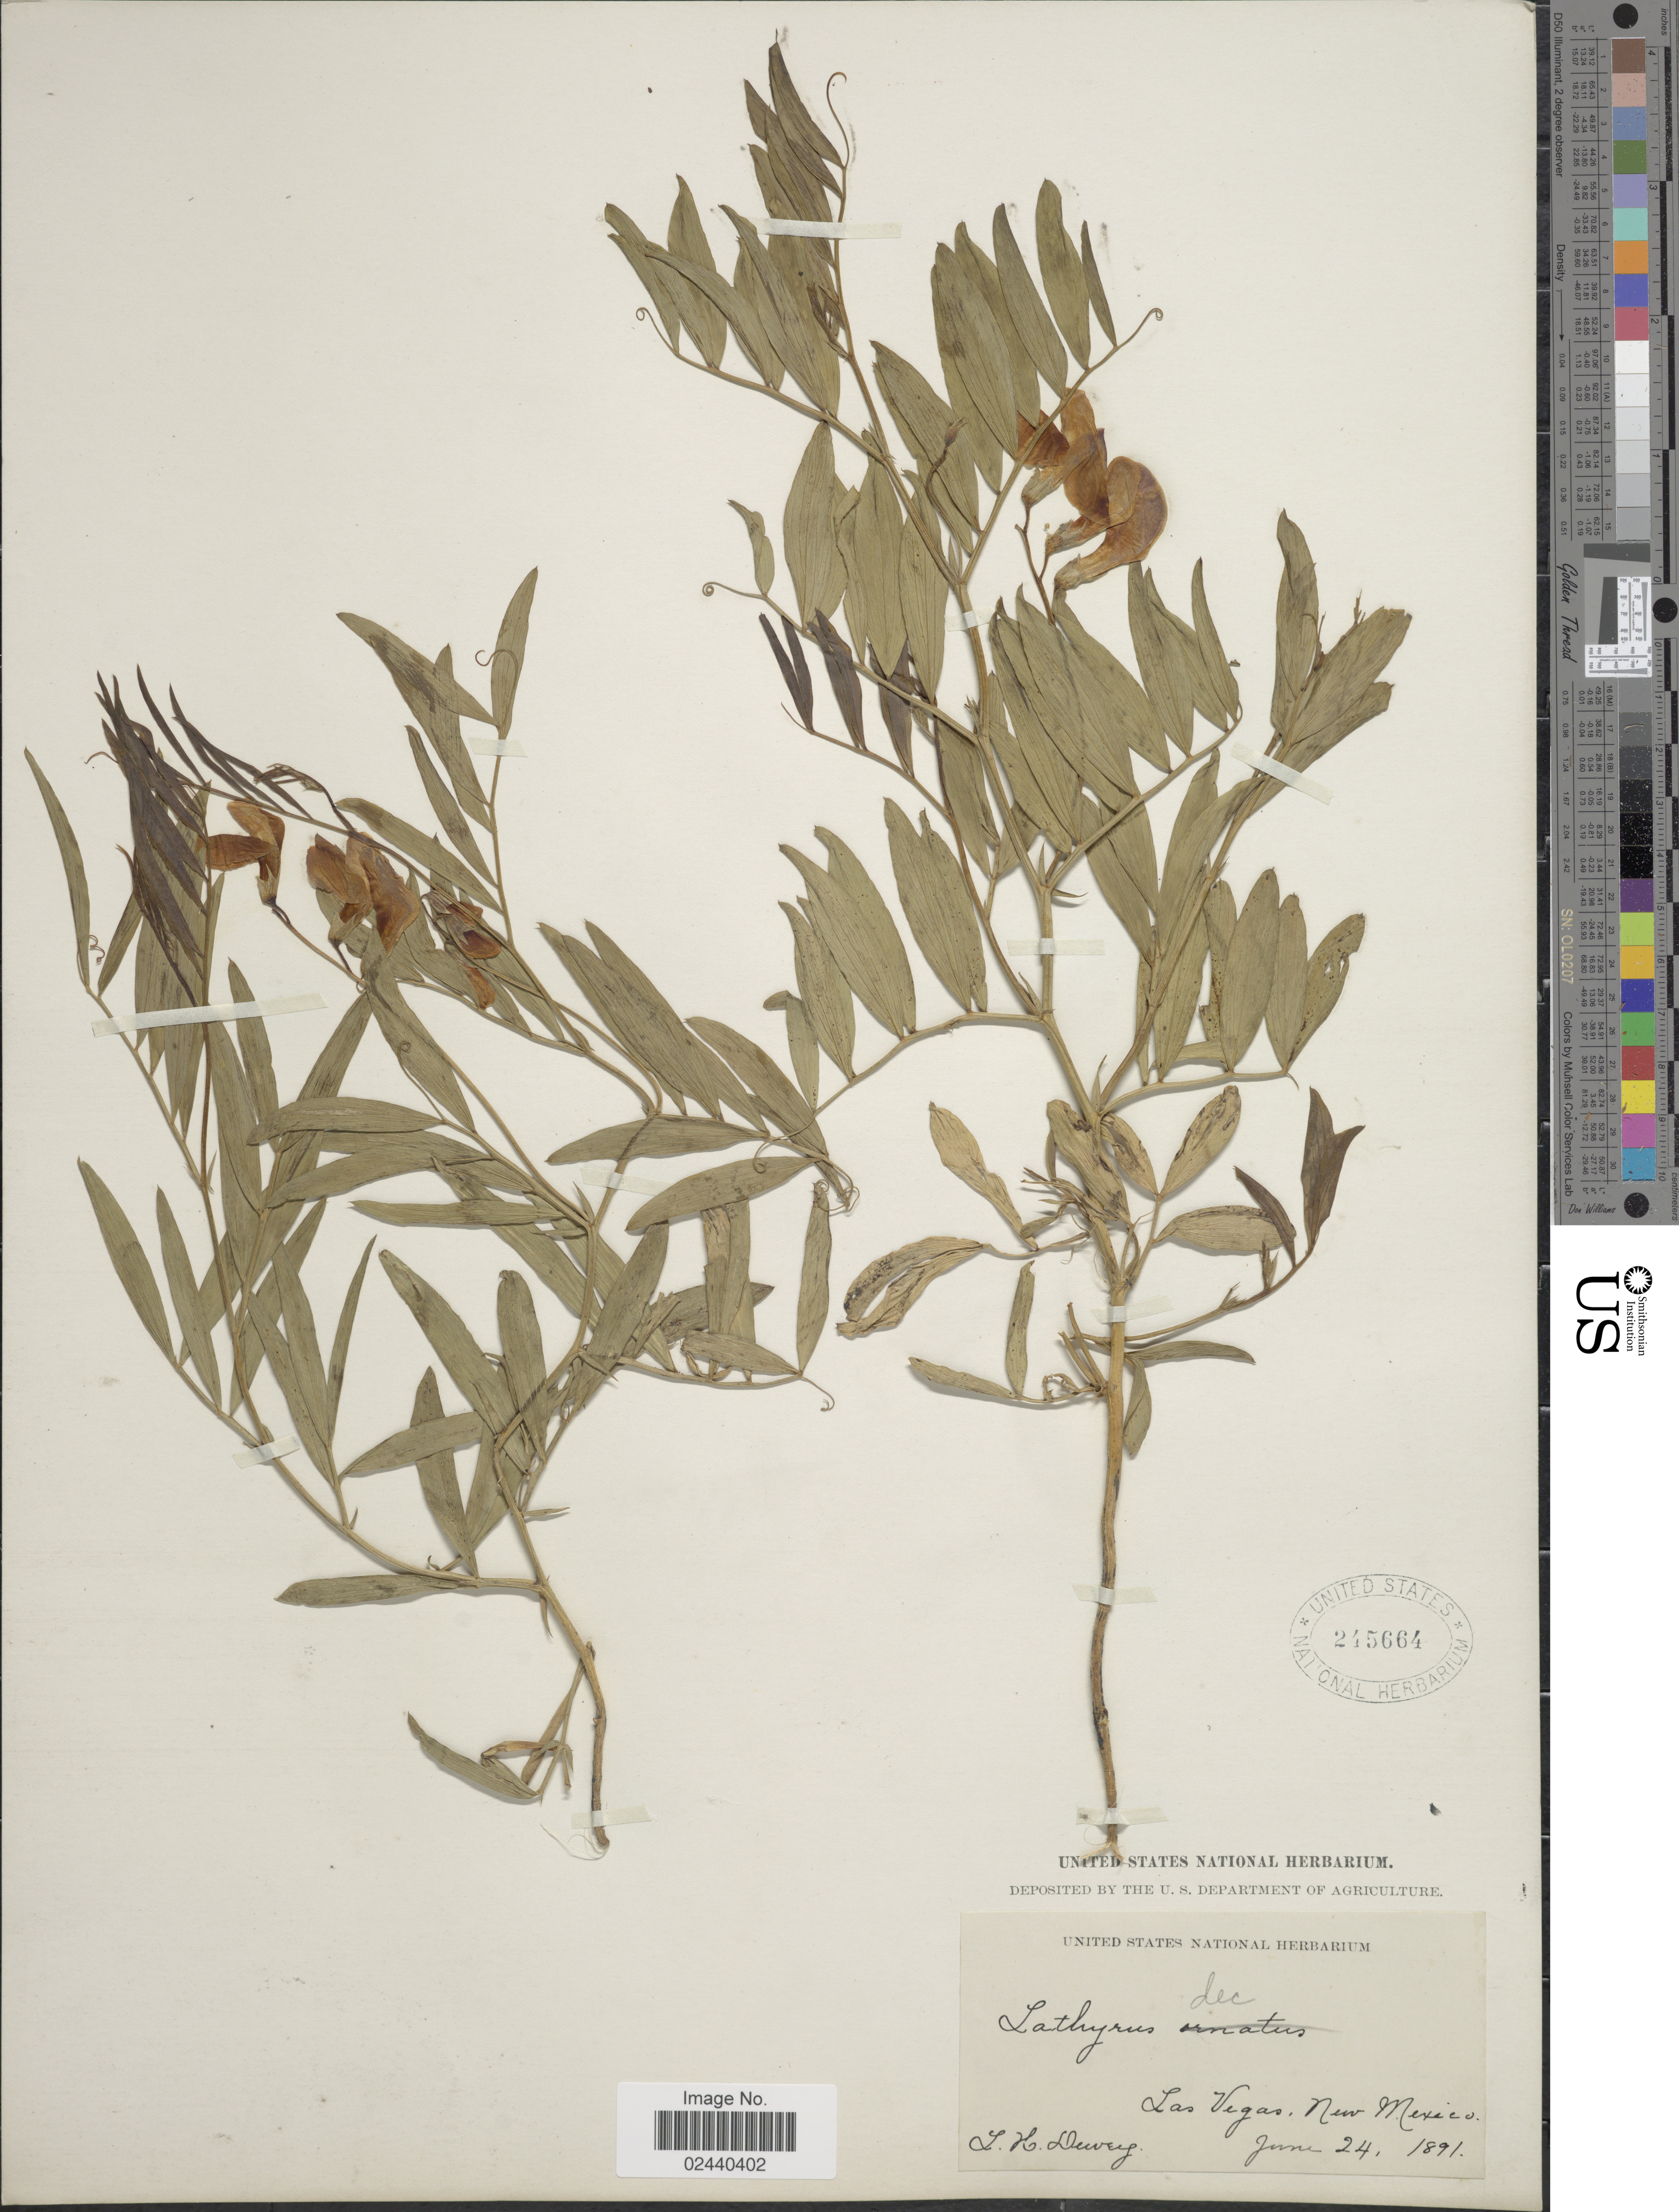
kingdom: Plantae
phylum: Tracheophyta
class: Magnoliopsida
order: Fabales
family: Fabaceae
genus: Lathyrus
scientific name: Lathyrus eucosmus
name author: Butters & H. St. John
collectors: L. H. Dewey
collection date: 1891-06-24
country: United States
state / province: New Mexico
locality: Las Vegas, New Mexico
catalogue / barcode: US 245664